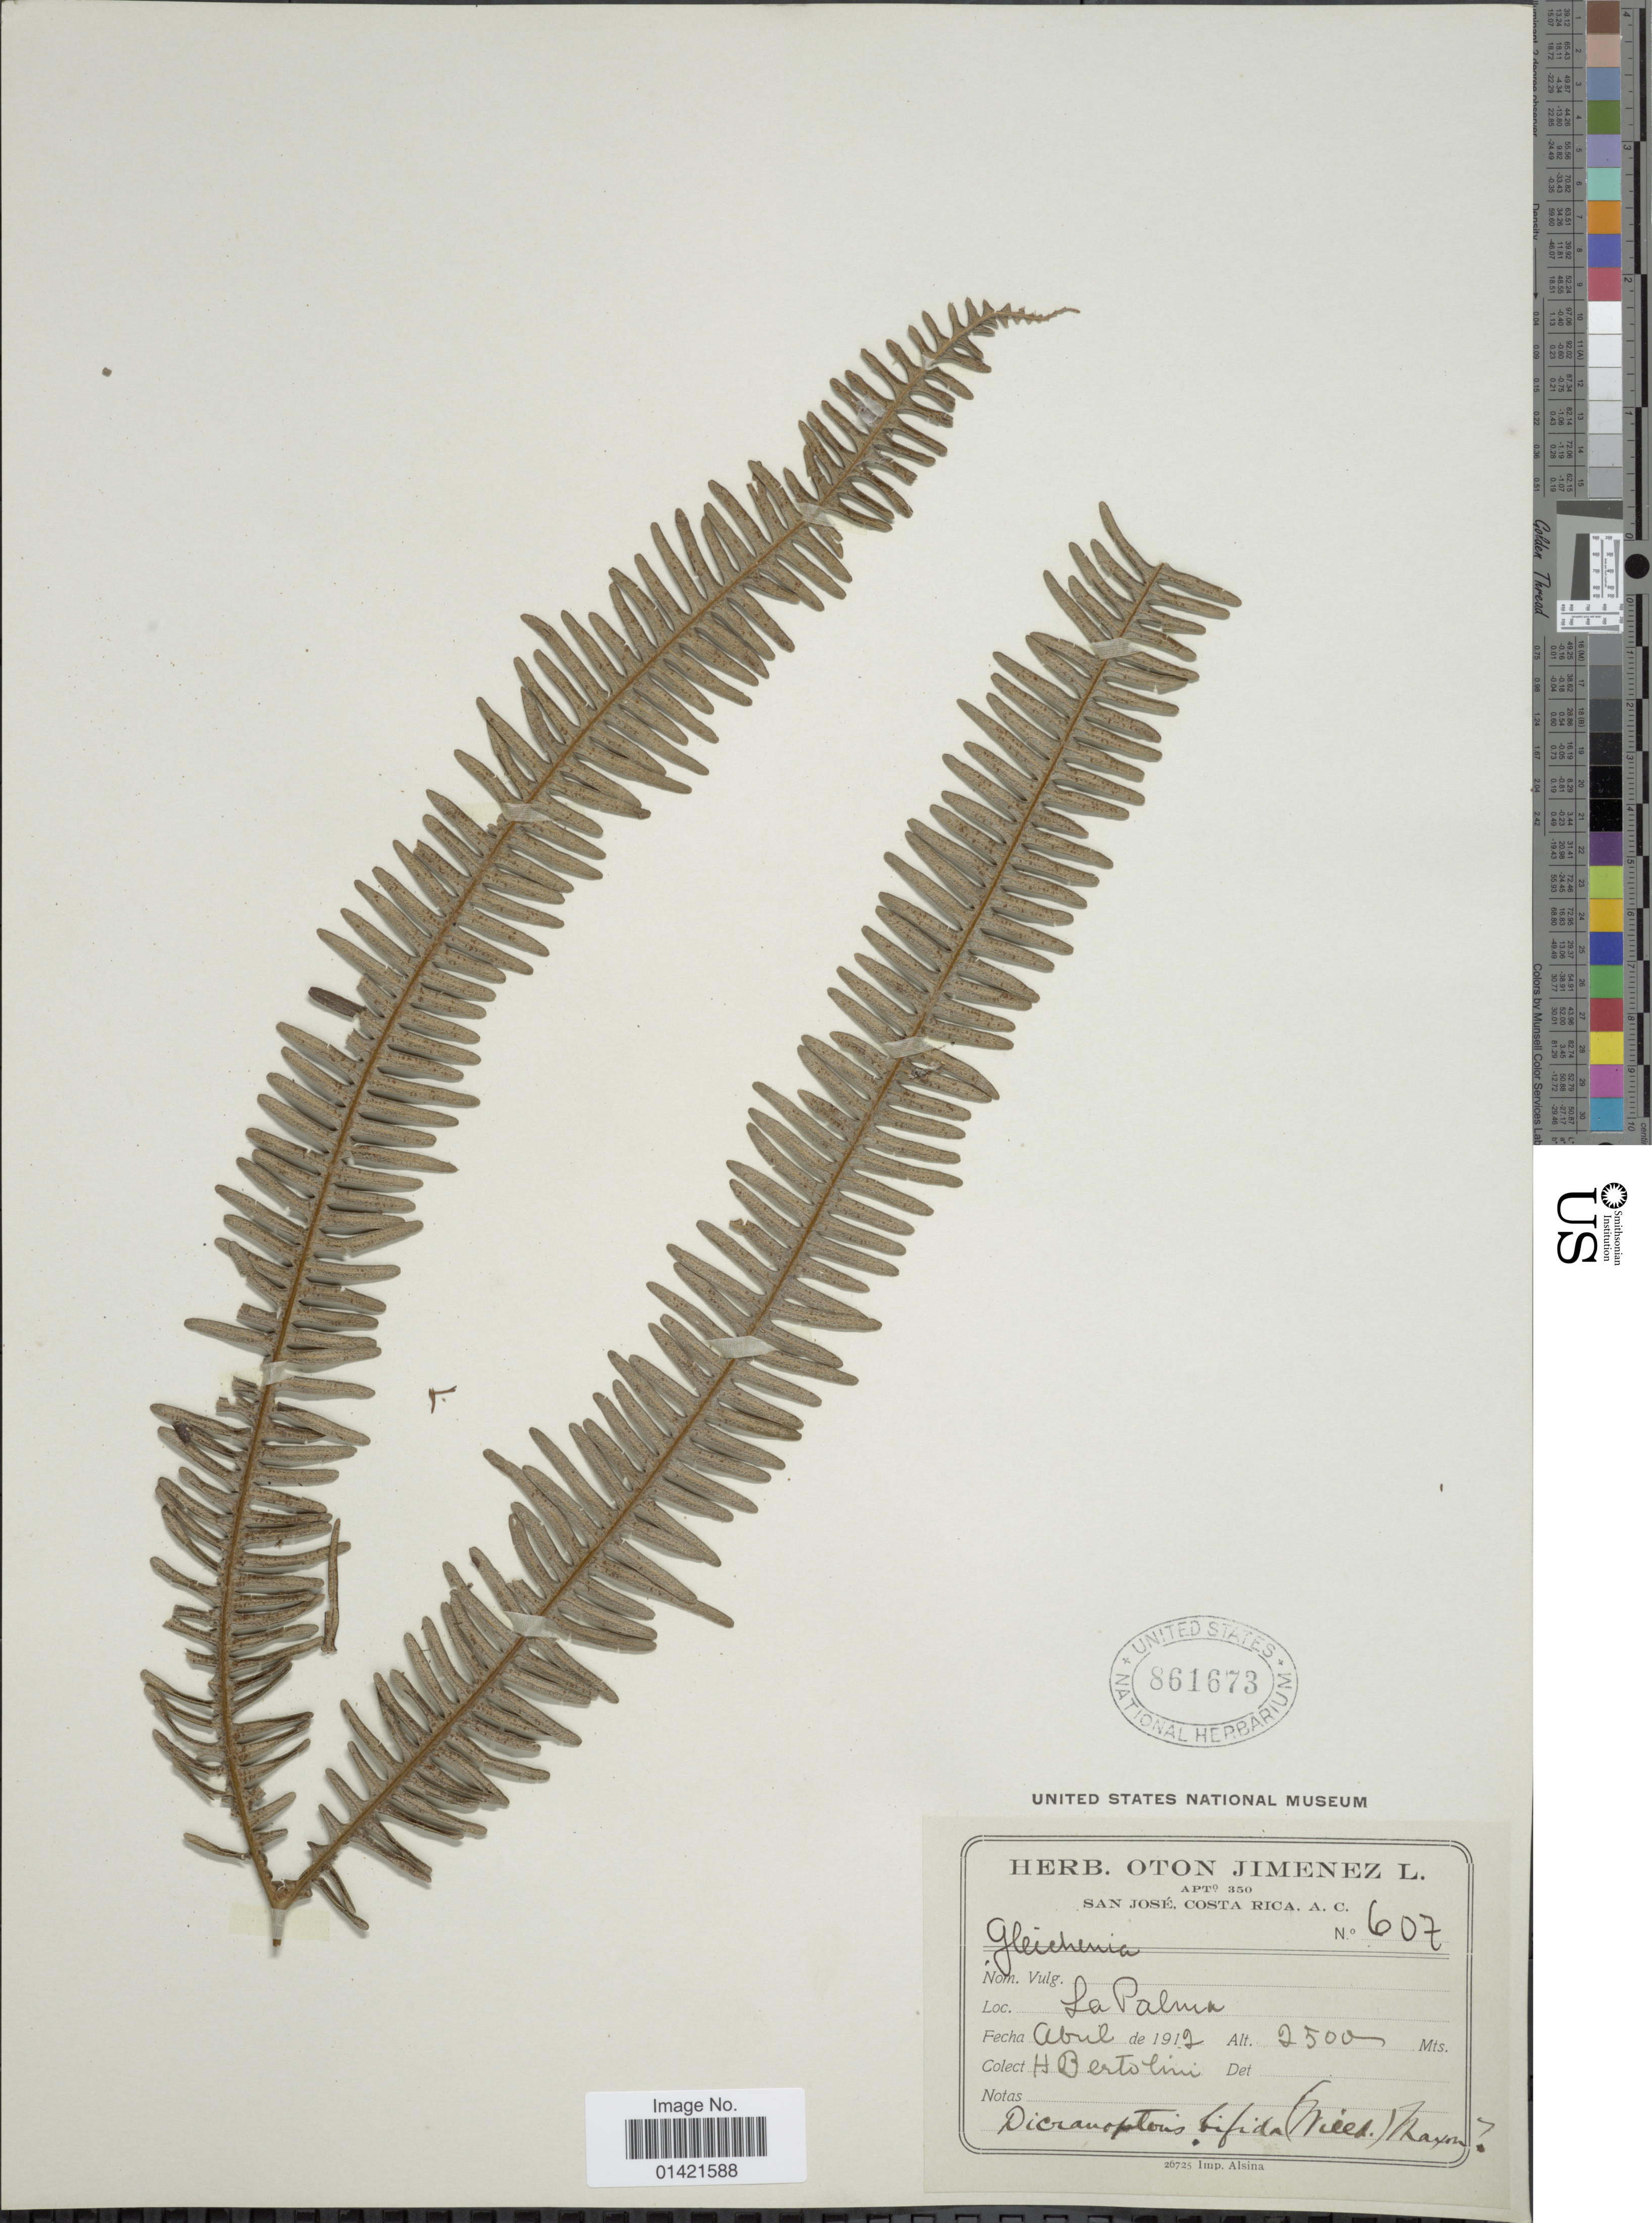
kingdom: Plantae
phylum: Tracheophyta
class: Polypodiopsida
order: Gleicheniales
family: Gleicheniaceae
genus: Sticherus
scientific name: Sticherus bifidus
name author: (Willd.) Ching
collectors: H. Bertolini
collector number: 607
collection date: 1912-04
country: Spain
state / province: Canarias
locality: La Palma.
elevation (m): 2500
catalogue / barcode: US 861673